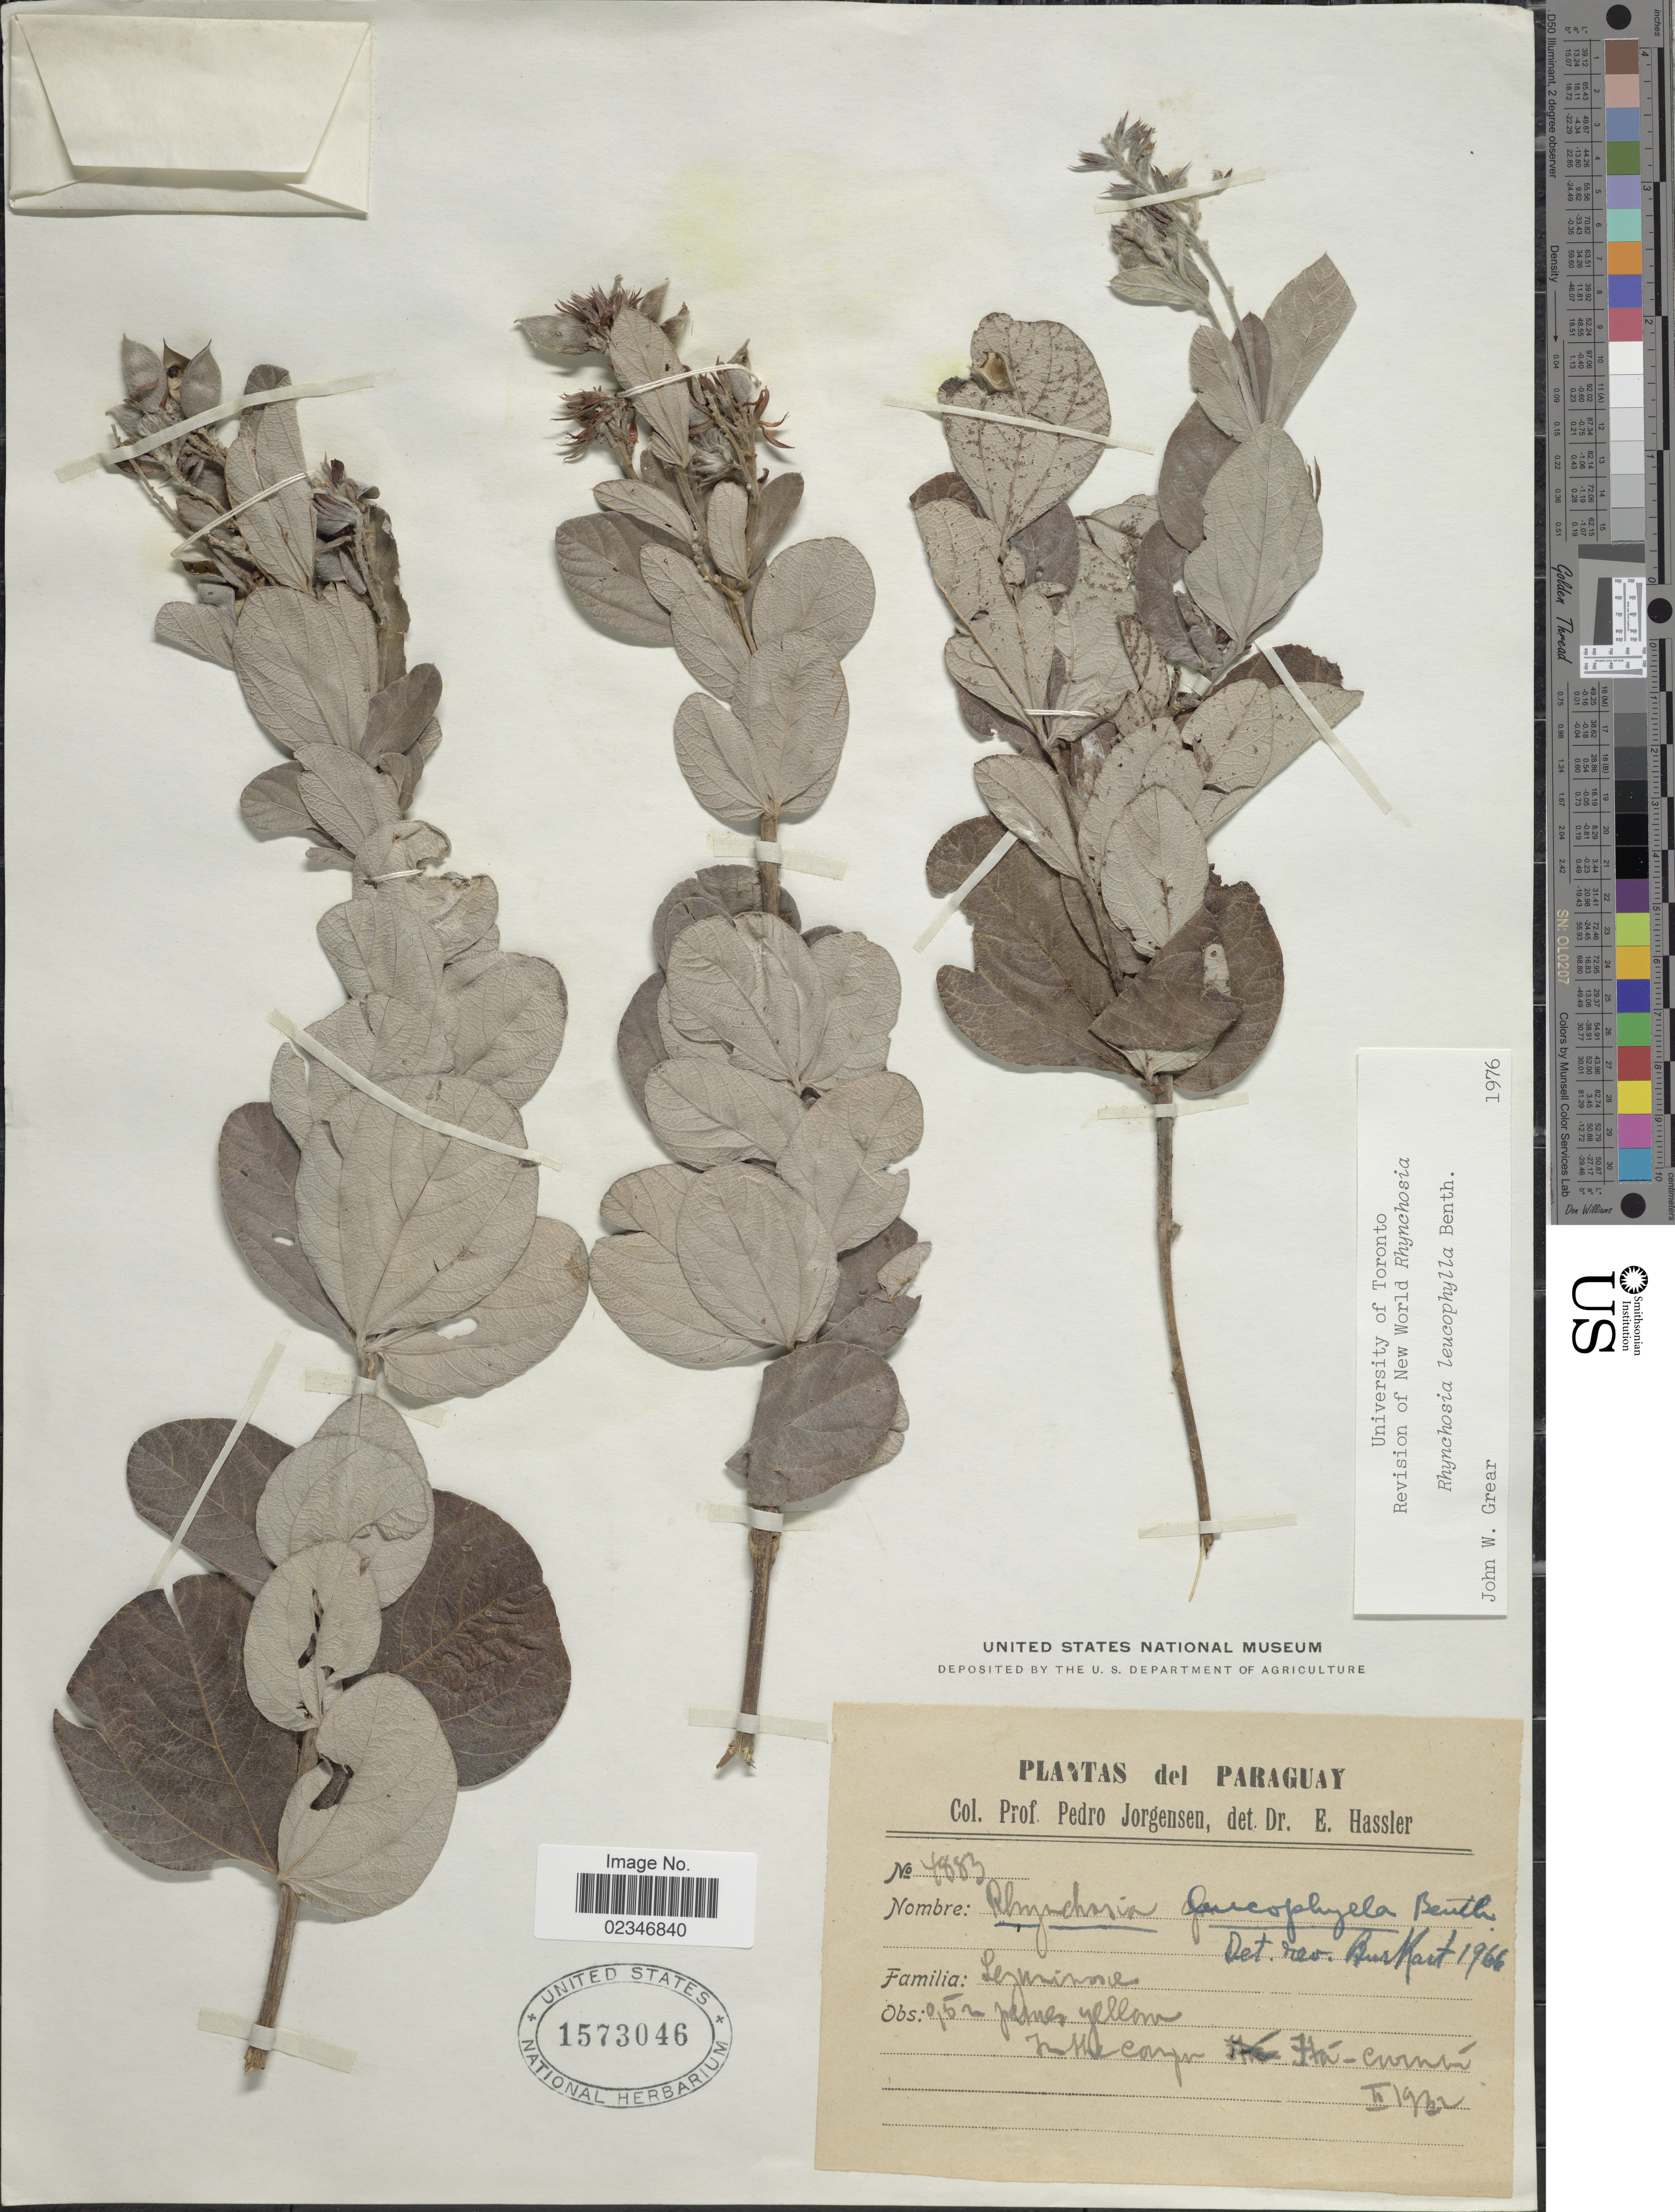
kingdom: Plantae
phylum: Tracheophyta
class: Magnoliopsida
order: Fabales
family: Fabaceae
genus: Rhynchosia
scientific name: Rhynchosia leucophylla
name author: Benth.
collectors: P. Jörgensen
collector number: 4883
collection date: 1932-02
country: Paraguay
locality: Ita.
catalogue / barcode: US 1573046